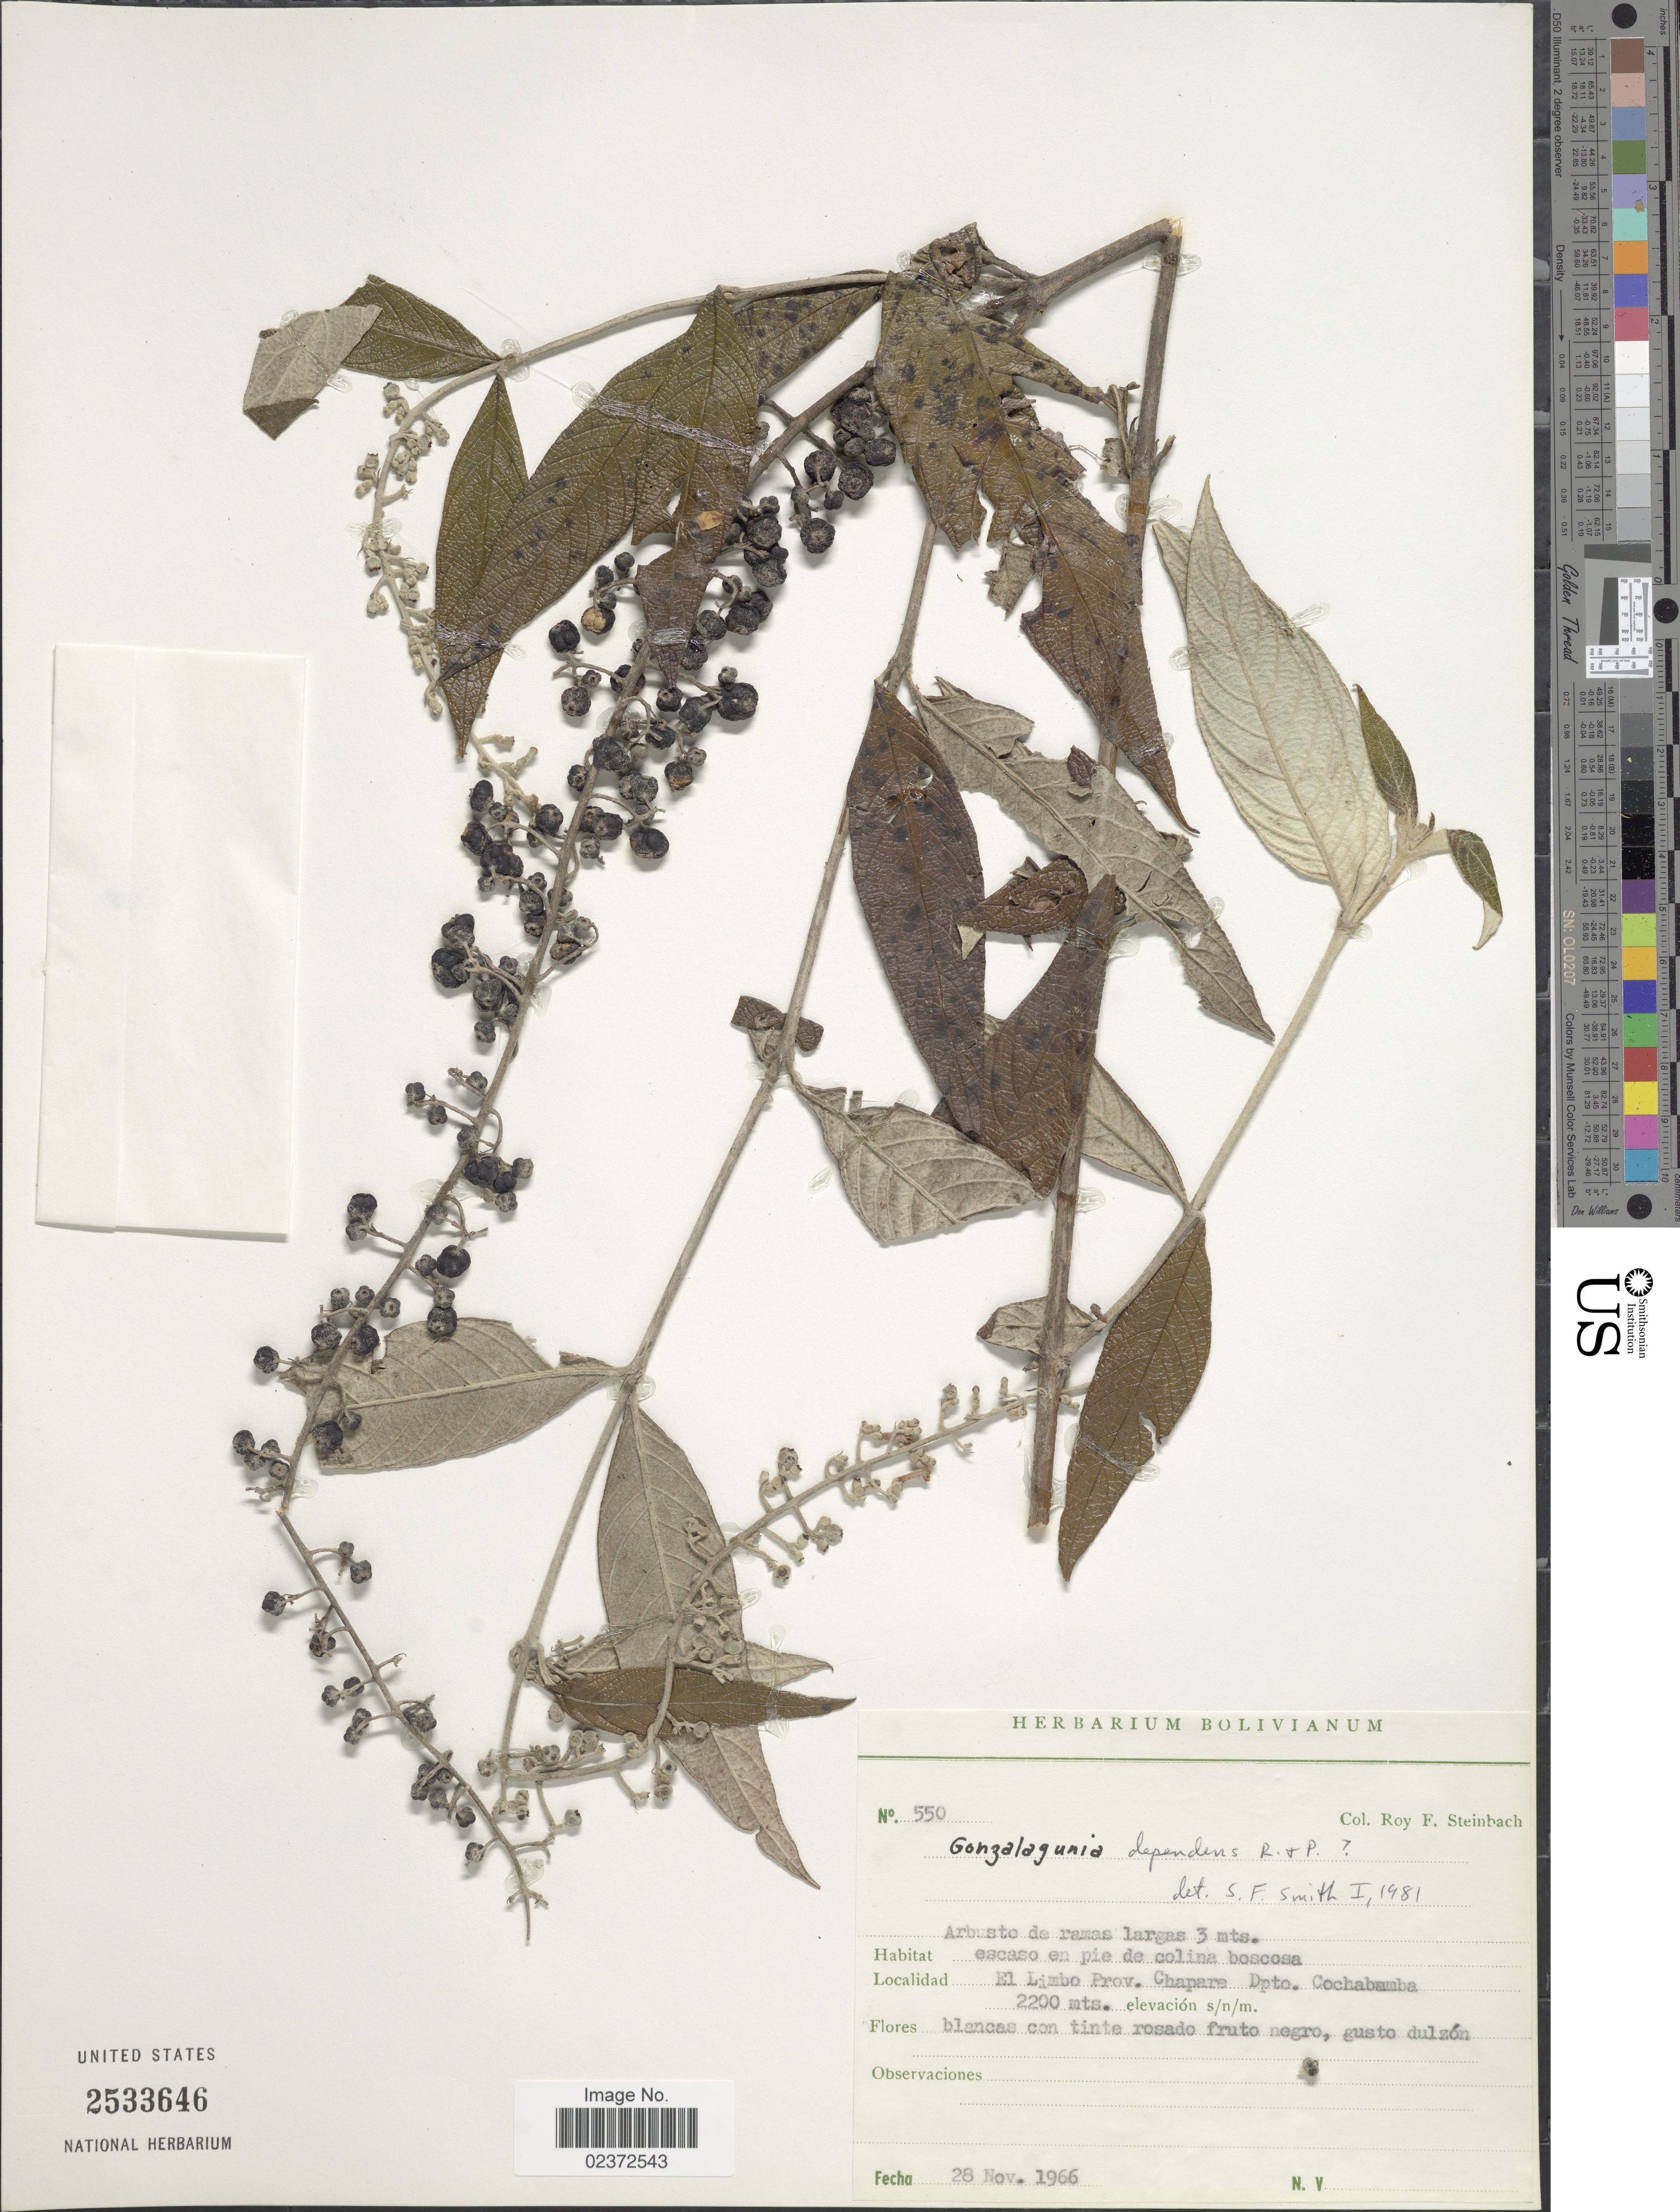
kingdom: Plantae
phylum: Tracheophyta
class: Magnoliopsida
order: Gentianales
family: Rubiaceae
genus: Gonzalagunia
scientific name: Gonzalagunia dependens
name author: Ruiz & Pav.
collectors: R. F. Steinbach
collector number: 550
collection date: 1966-11-28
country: Bolivia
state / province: Cochabamba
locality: El Limbo Prov. Chapara Dpto Cochabamba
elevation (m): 2200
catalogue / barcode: US 2533646